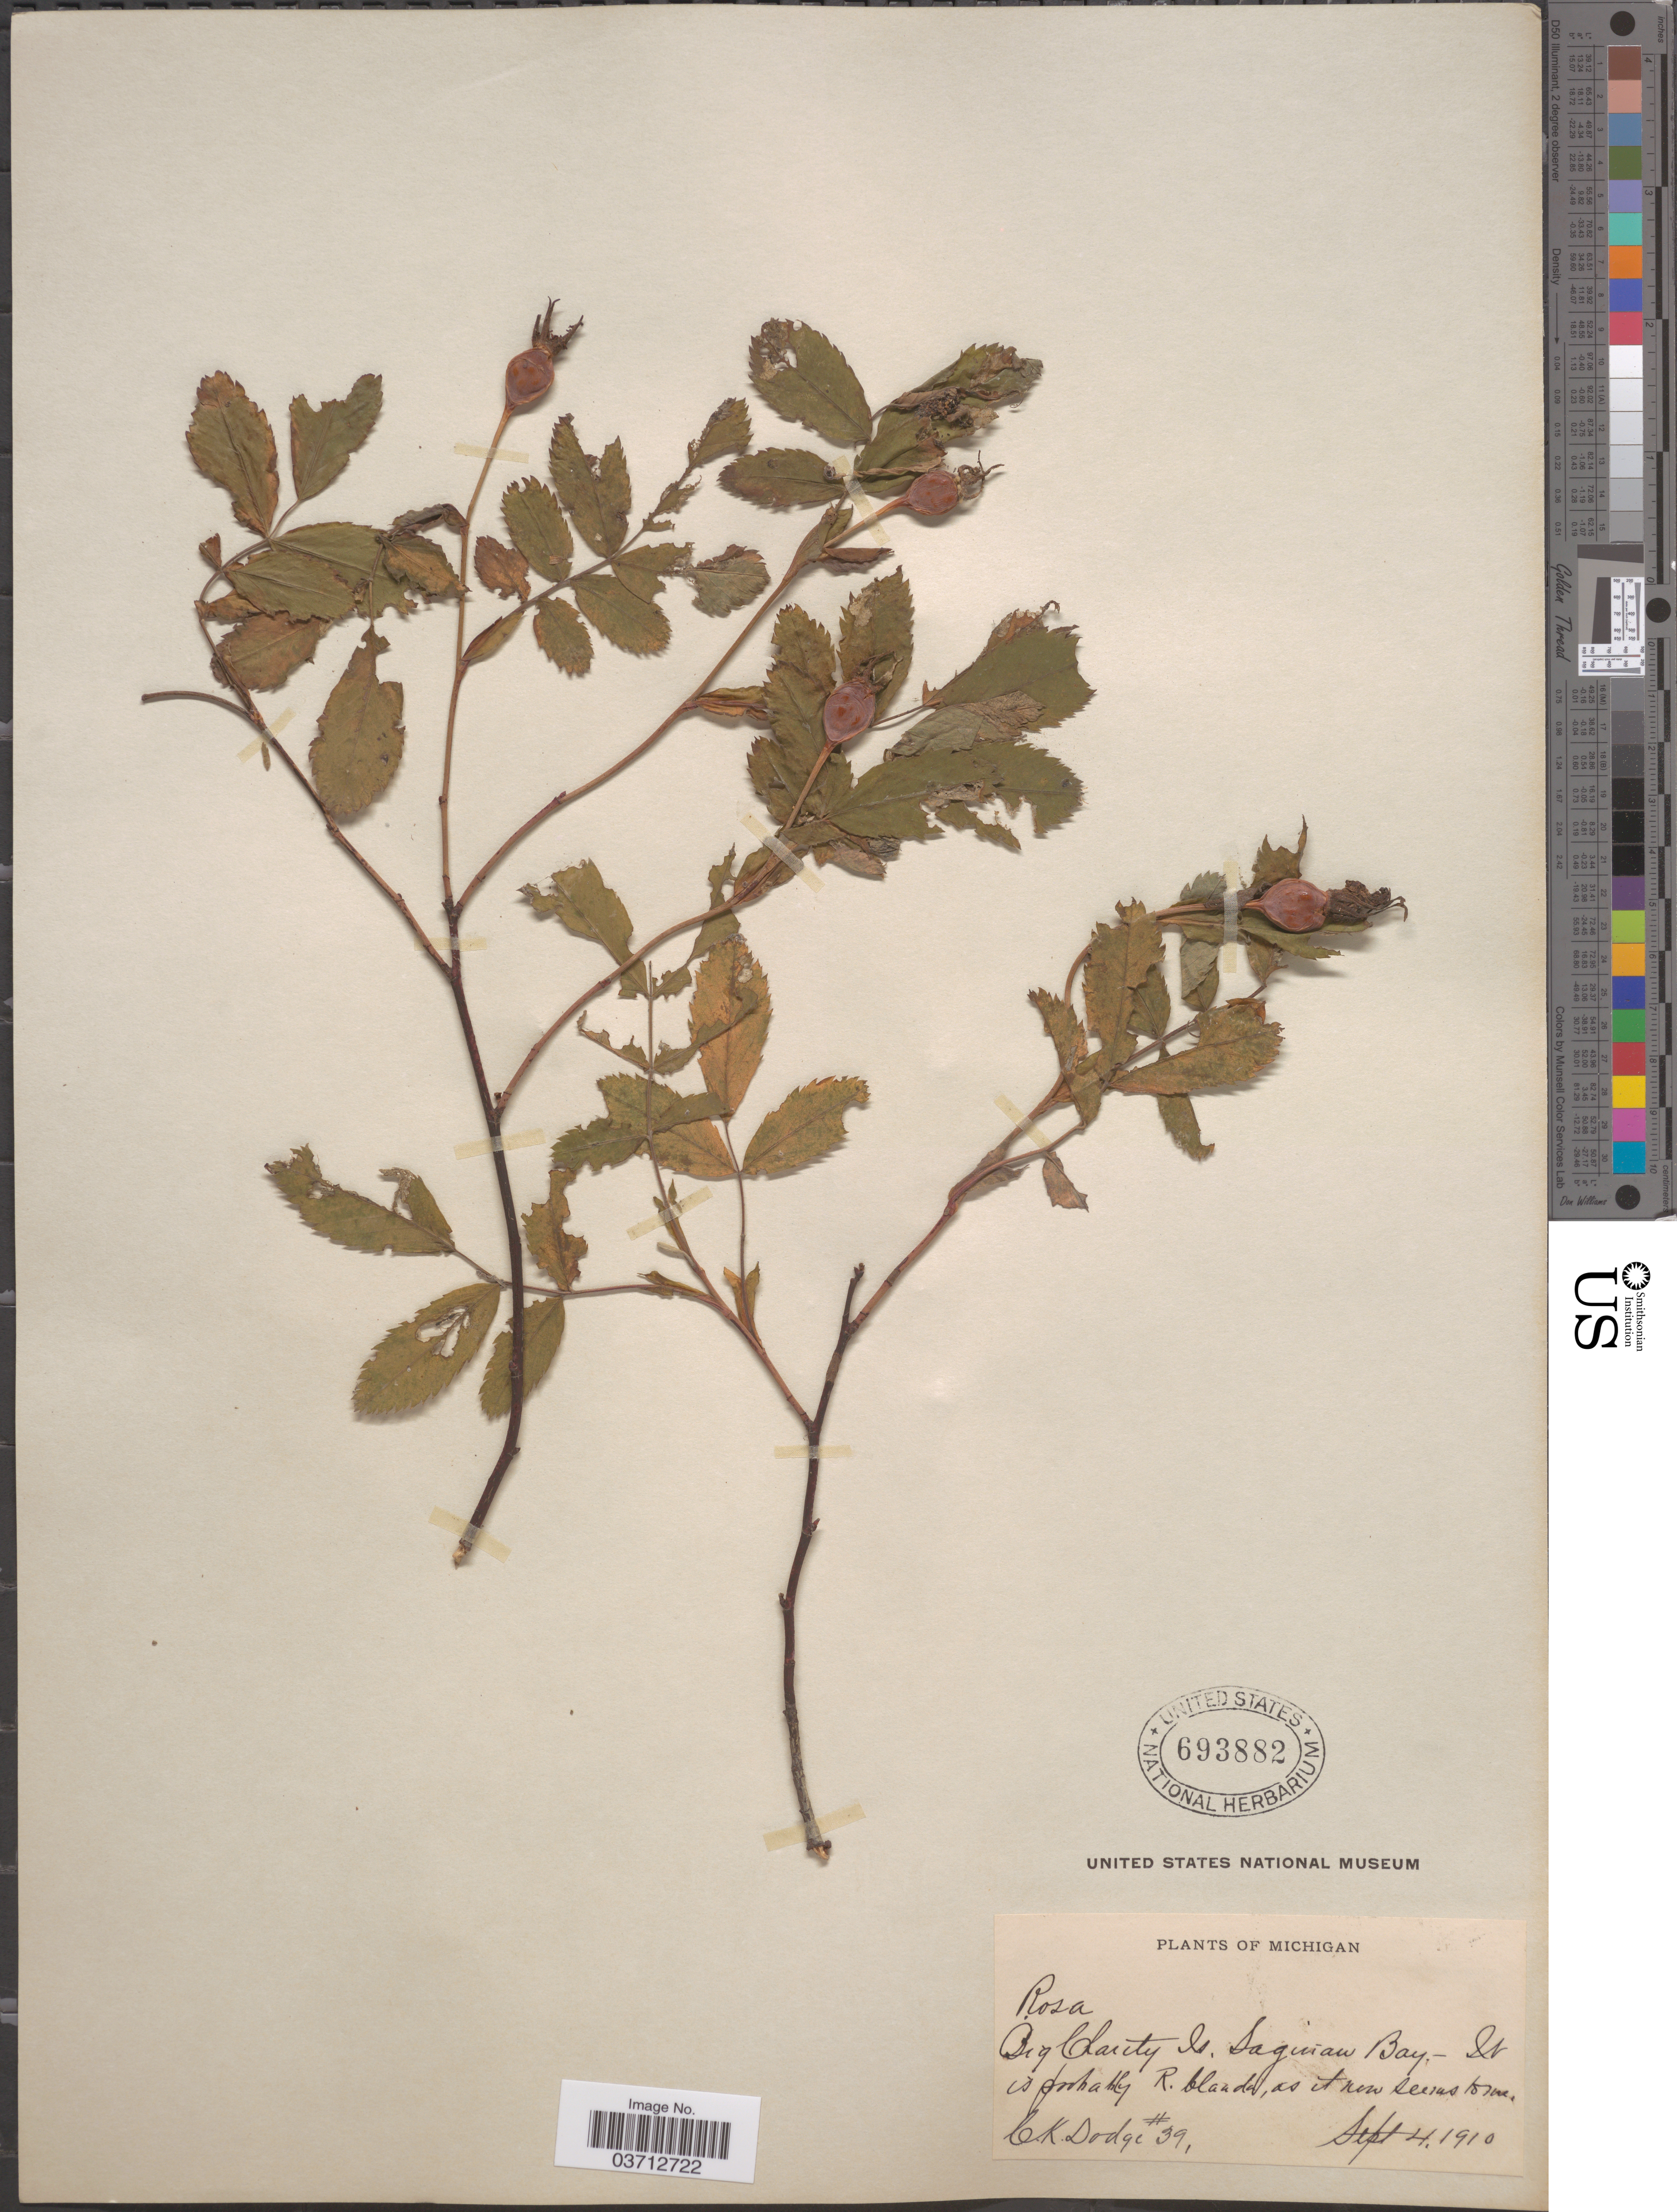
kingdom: Plantae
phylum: Tracheophyta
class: Magnoliopsida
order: Rosales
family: Rosaceae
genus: Rosa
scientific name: Rosa sp.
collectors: C. Dodge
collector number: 39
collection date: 1910-09-04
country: United States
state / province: Michigan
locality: Big Clarity Is. Saguian Bay.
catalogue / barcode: US 693882